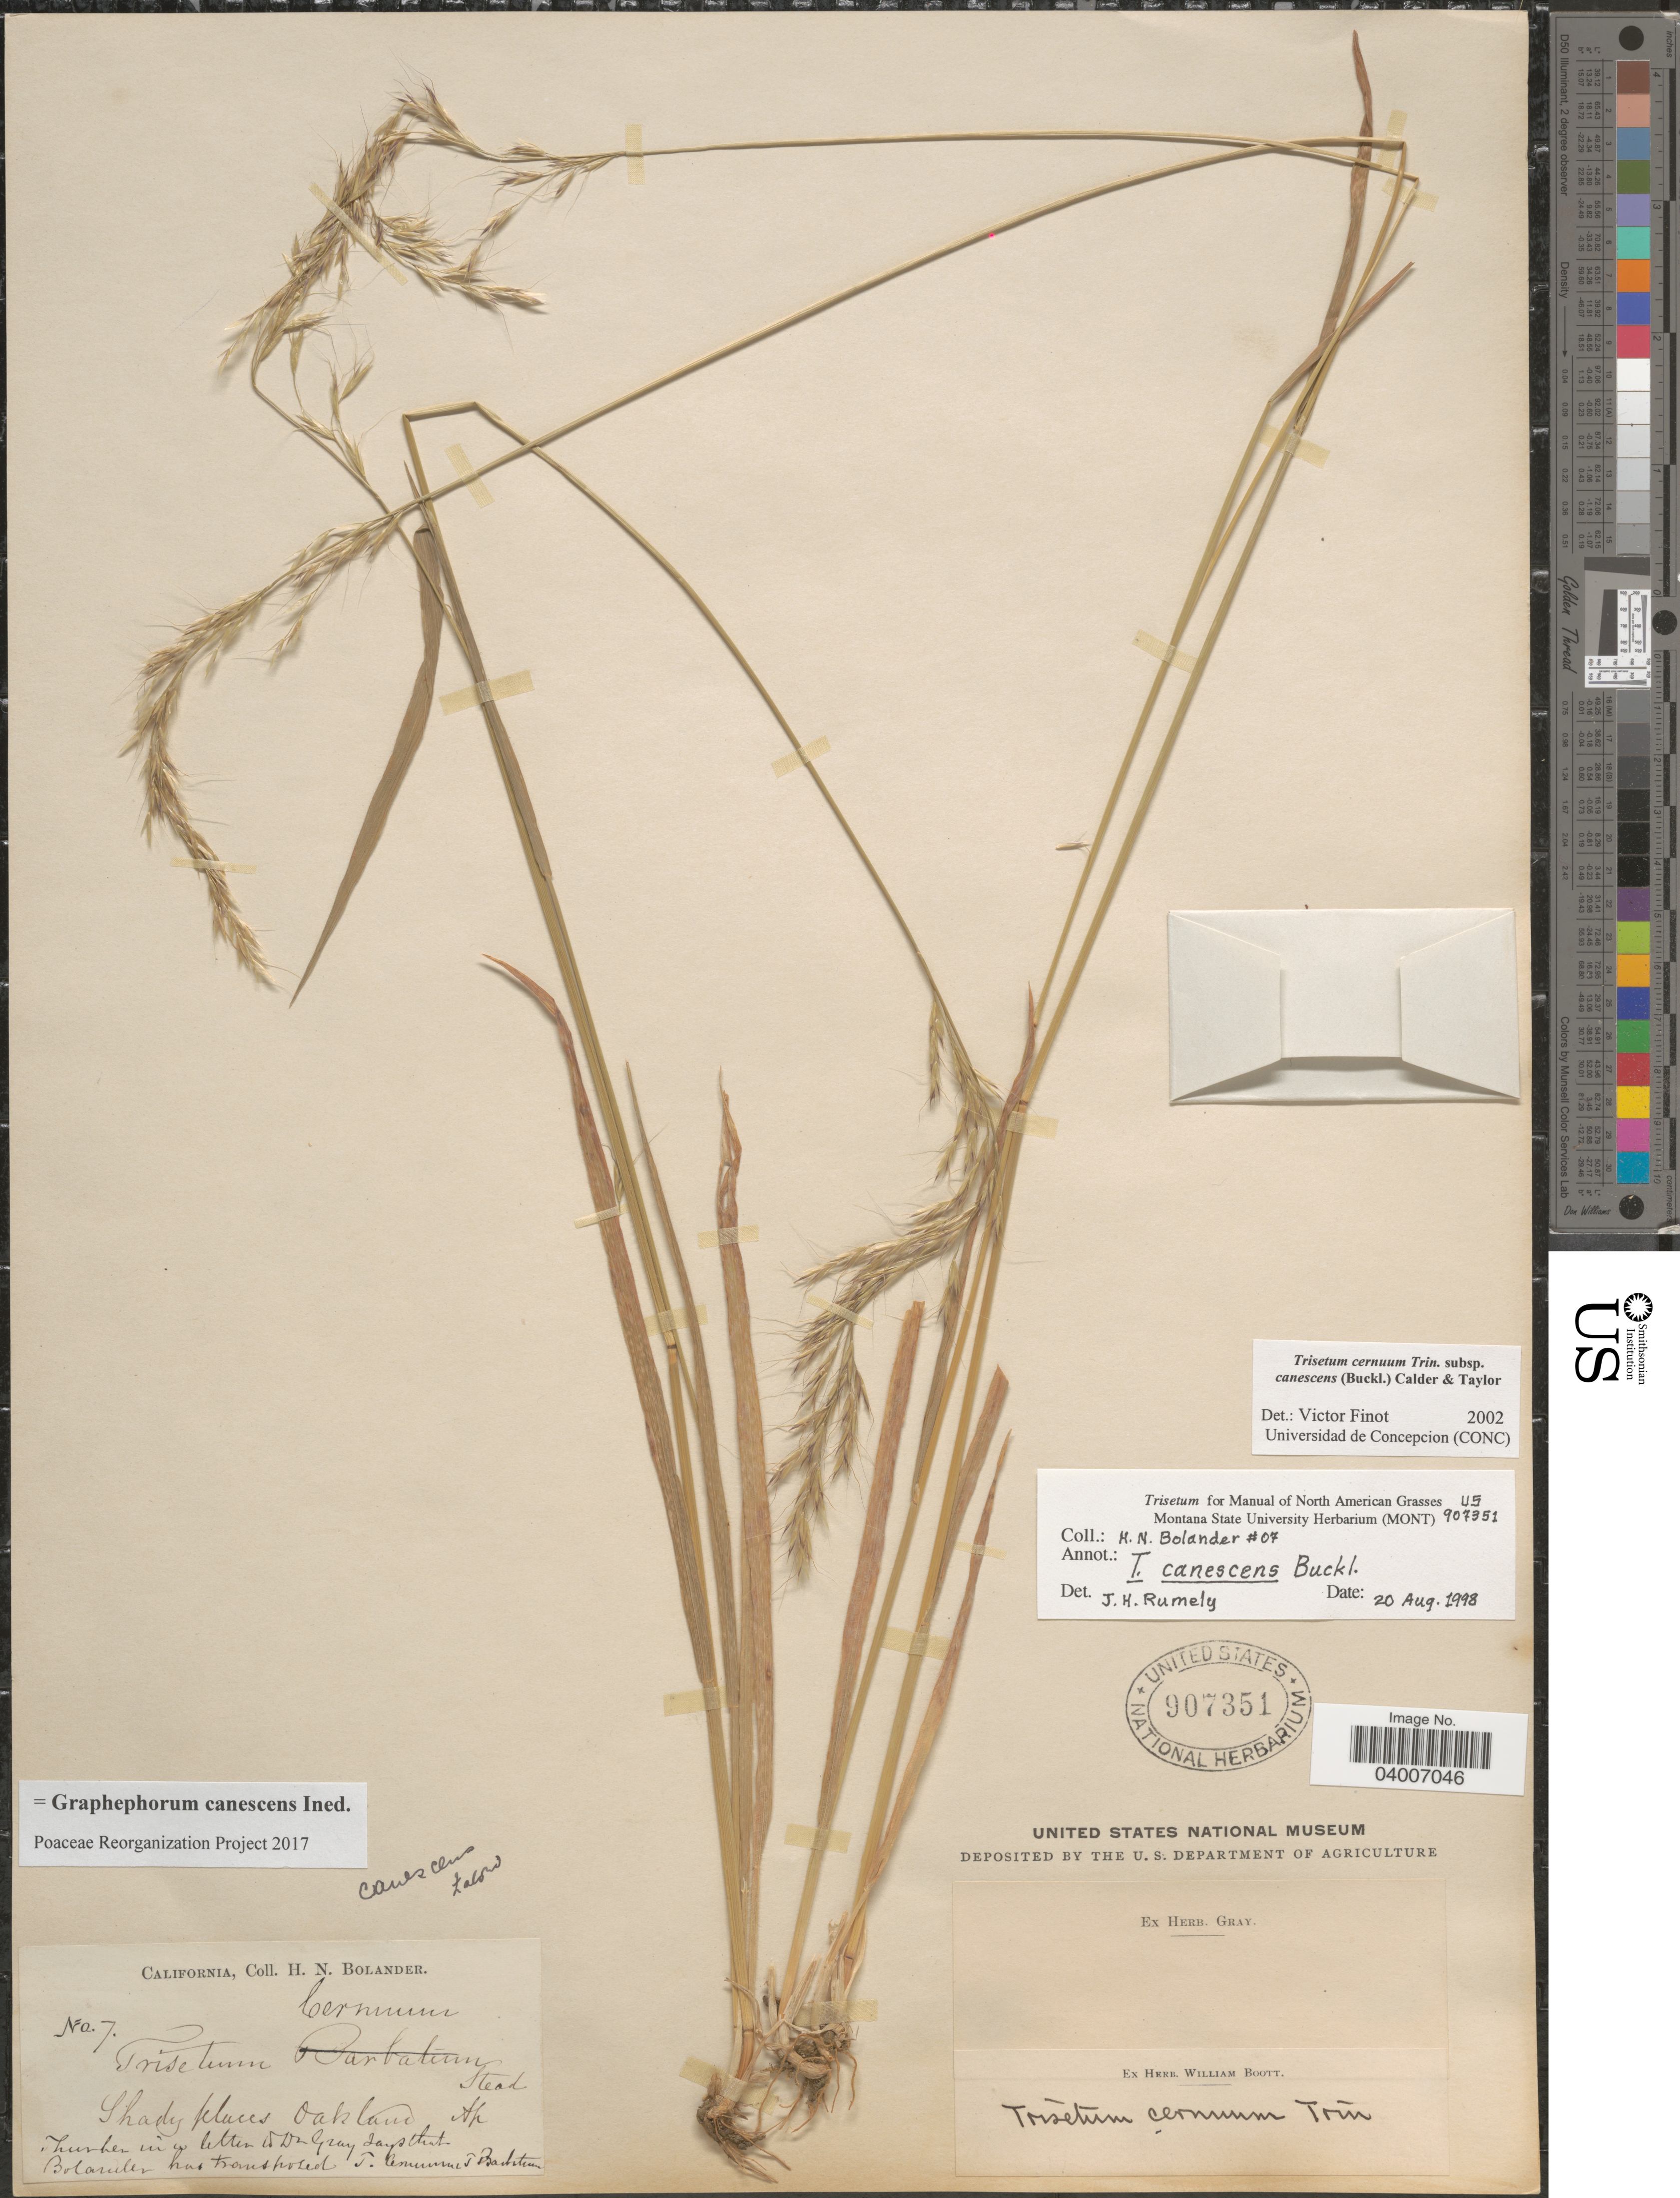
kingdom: Plantae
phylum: Tracheophyta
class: Liliopsida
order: Poales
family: Poaceae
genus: Graphephorum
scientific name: Graphephorum canescens ined.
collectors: H. Bolander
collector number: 7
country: United States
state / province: California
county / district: Alameda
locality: Oakland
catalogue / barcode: US 907351